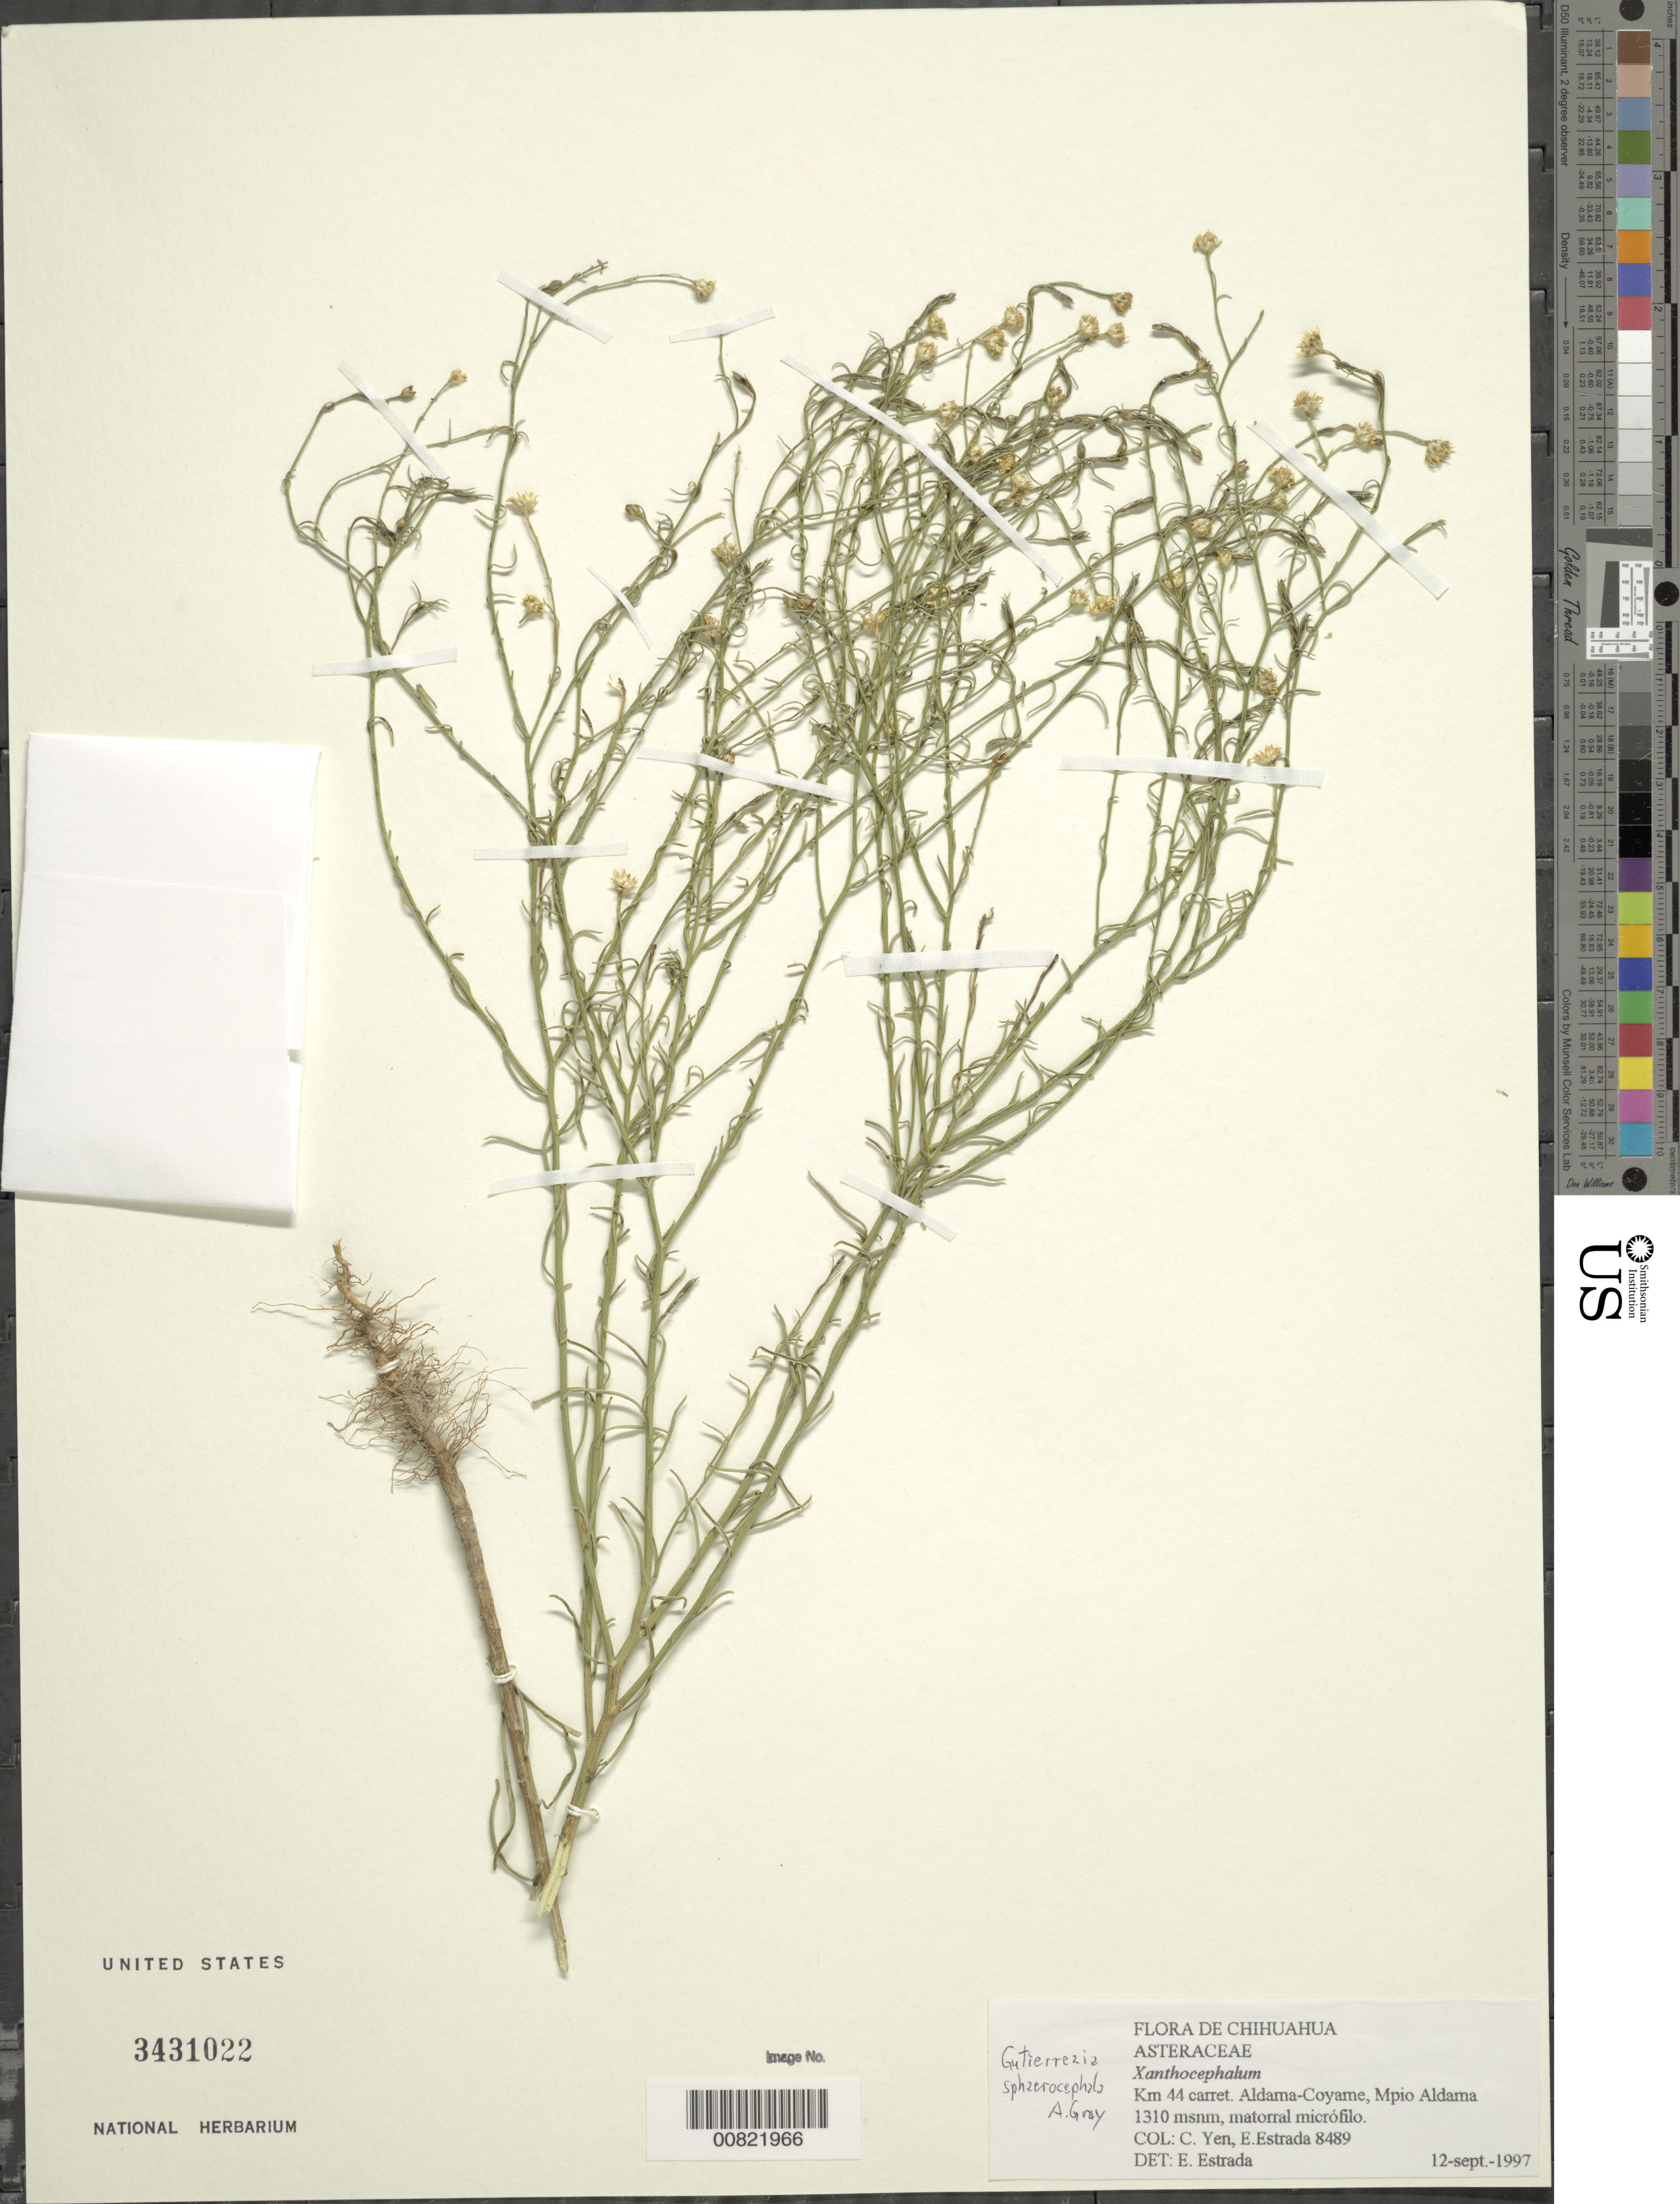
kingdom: Plantae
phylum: Tracheophyta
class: Magnoliopsida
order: Asterales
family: Asteraceae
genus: Gutierrezia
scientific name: Gutierrezia sphaerocephala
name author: A. Gray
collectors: Y. C. Yang & E. Estrada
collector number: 8489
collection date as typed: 12 Sep 1997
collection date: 1997-09-12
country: Mexico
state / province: Chihuahua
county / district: Aldama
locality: Km. 44 carret. Aldama-Coyame, Municipio Aldama, Chihuahua.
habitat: Matorral micrófilo.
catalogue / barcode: US 3431022